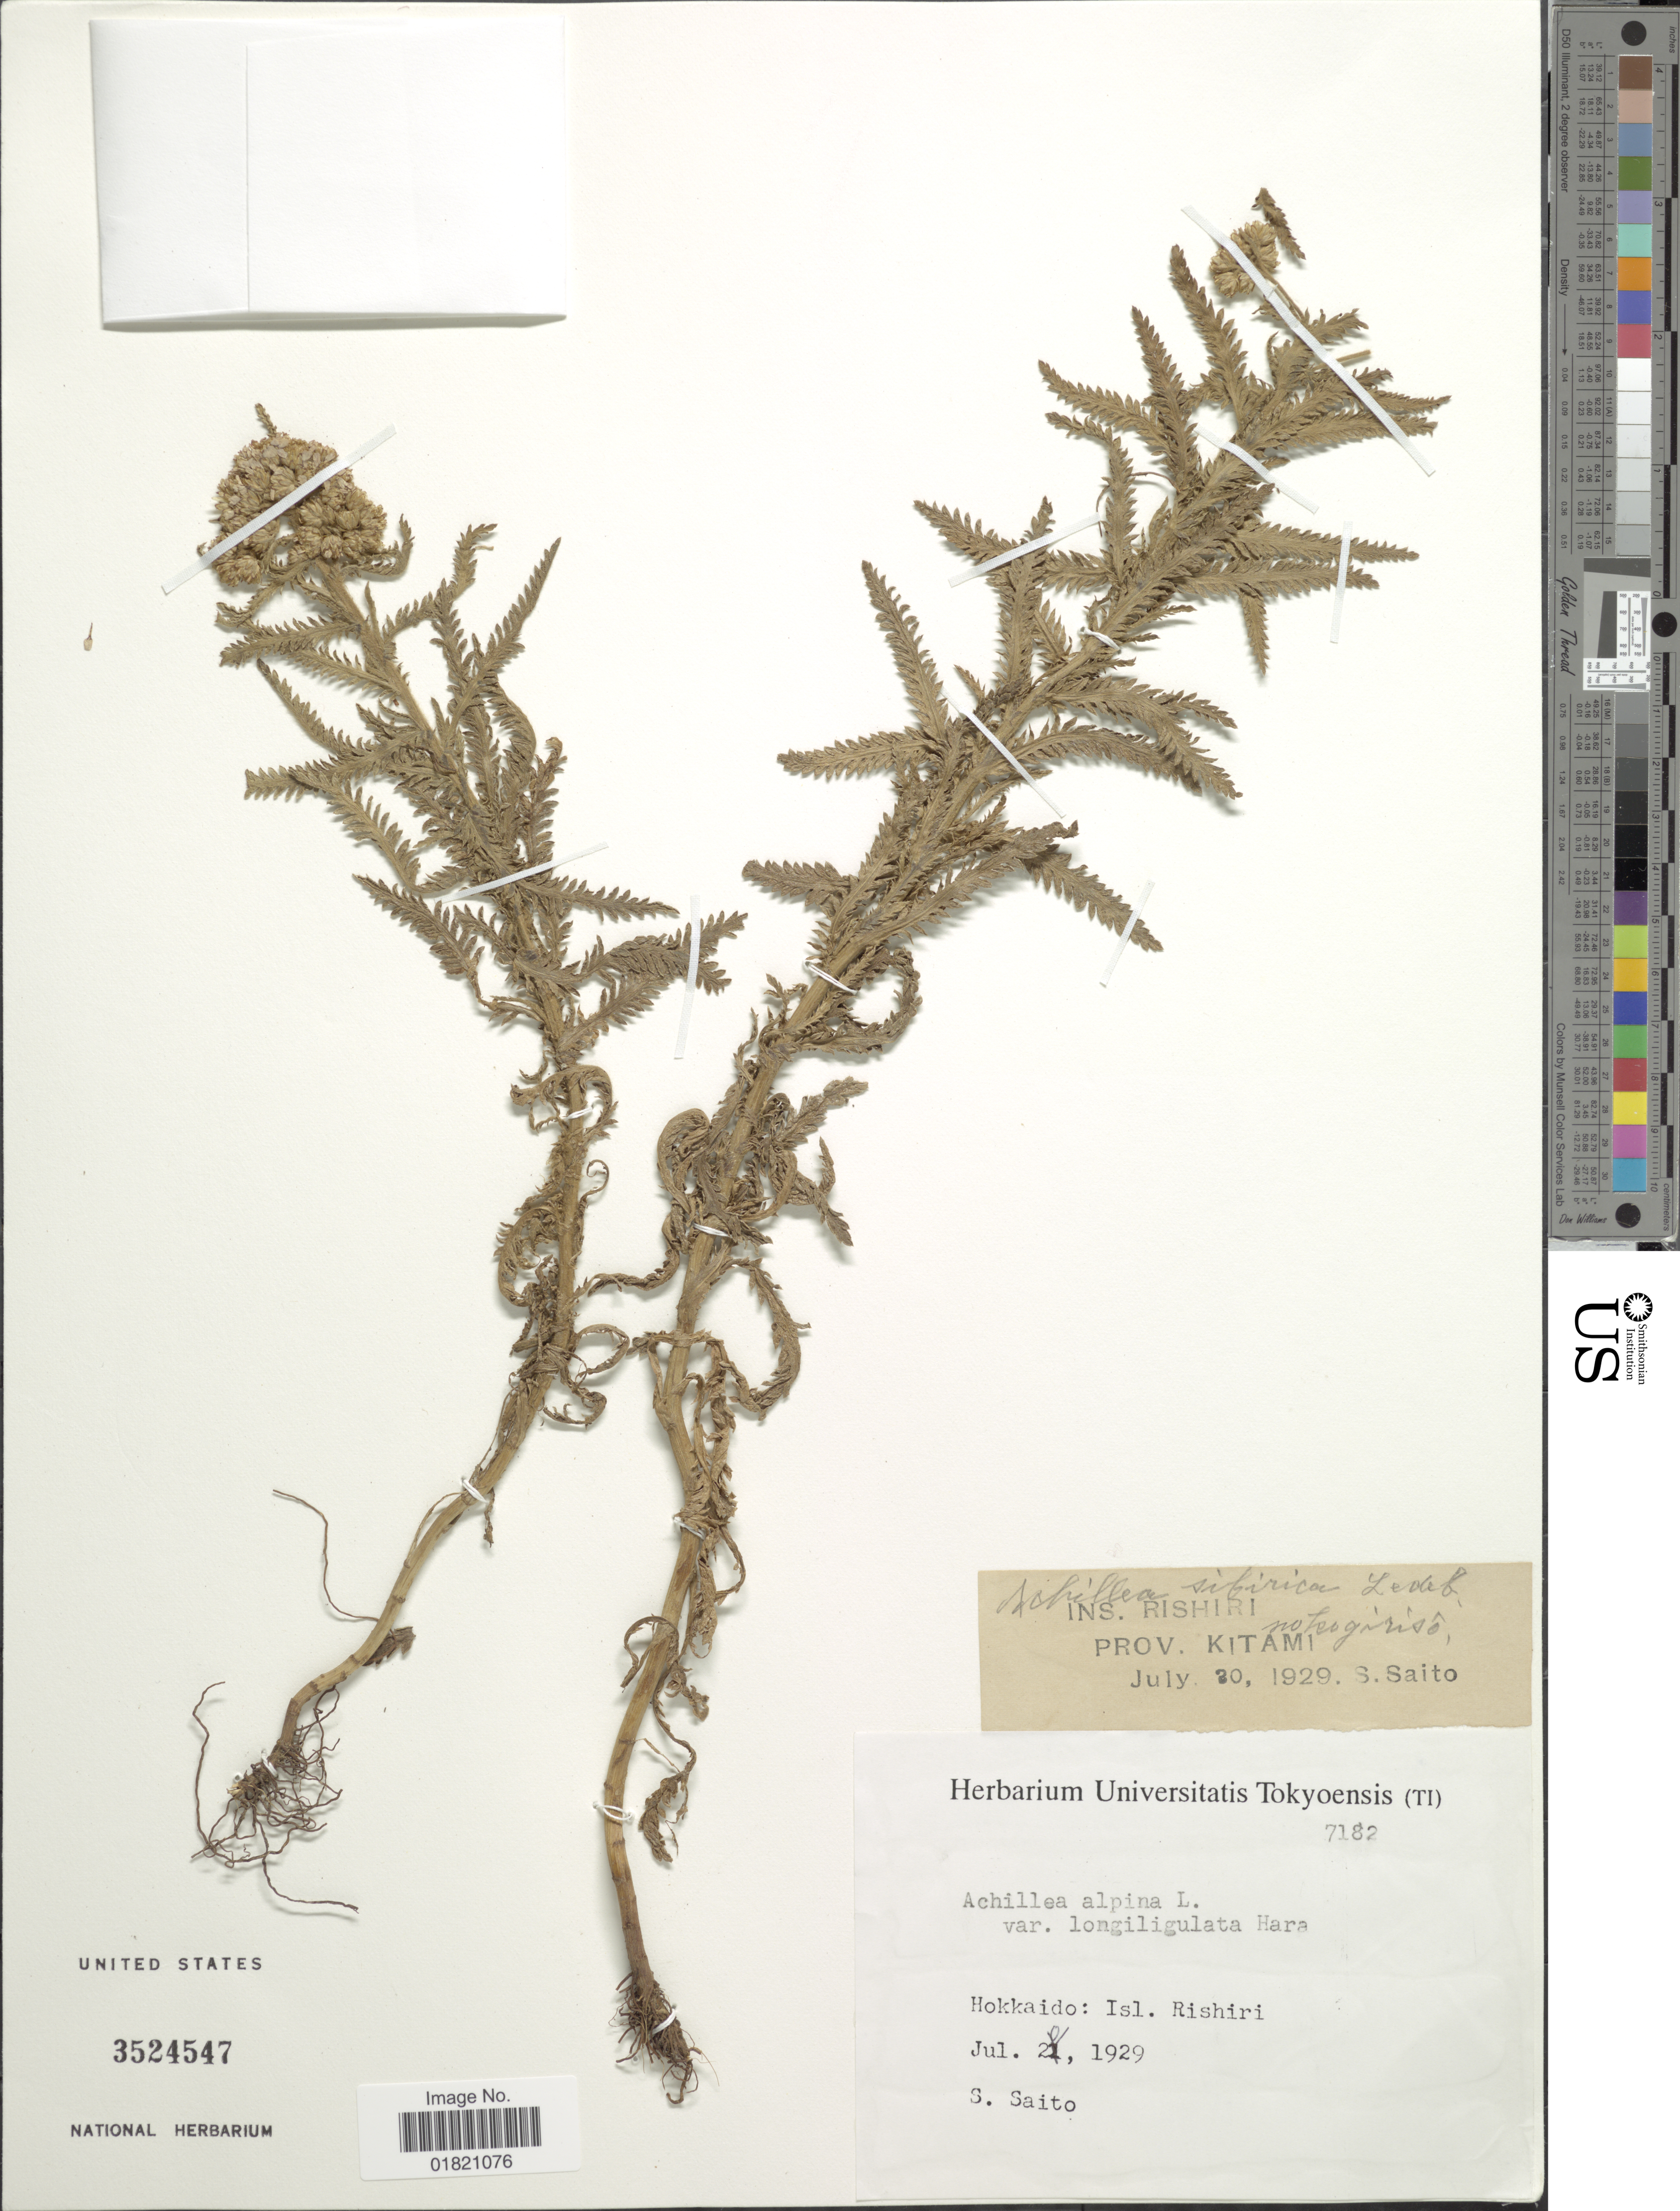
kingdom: Plantae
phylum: Tracheophyta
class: Magnoliopsida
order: Asterales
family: Asteraceae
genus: Achillea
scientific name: Achillea alpina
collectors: S. Saito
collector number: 7182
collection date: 1929-07-20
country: Japan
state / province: Hokkaidō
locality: Isl. Rishiri. Prov. Kitami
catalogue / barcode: US 3524547